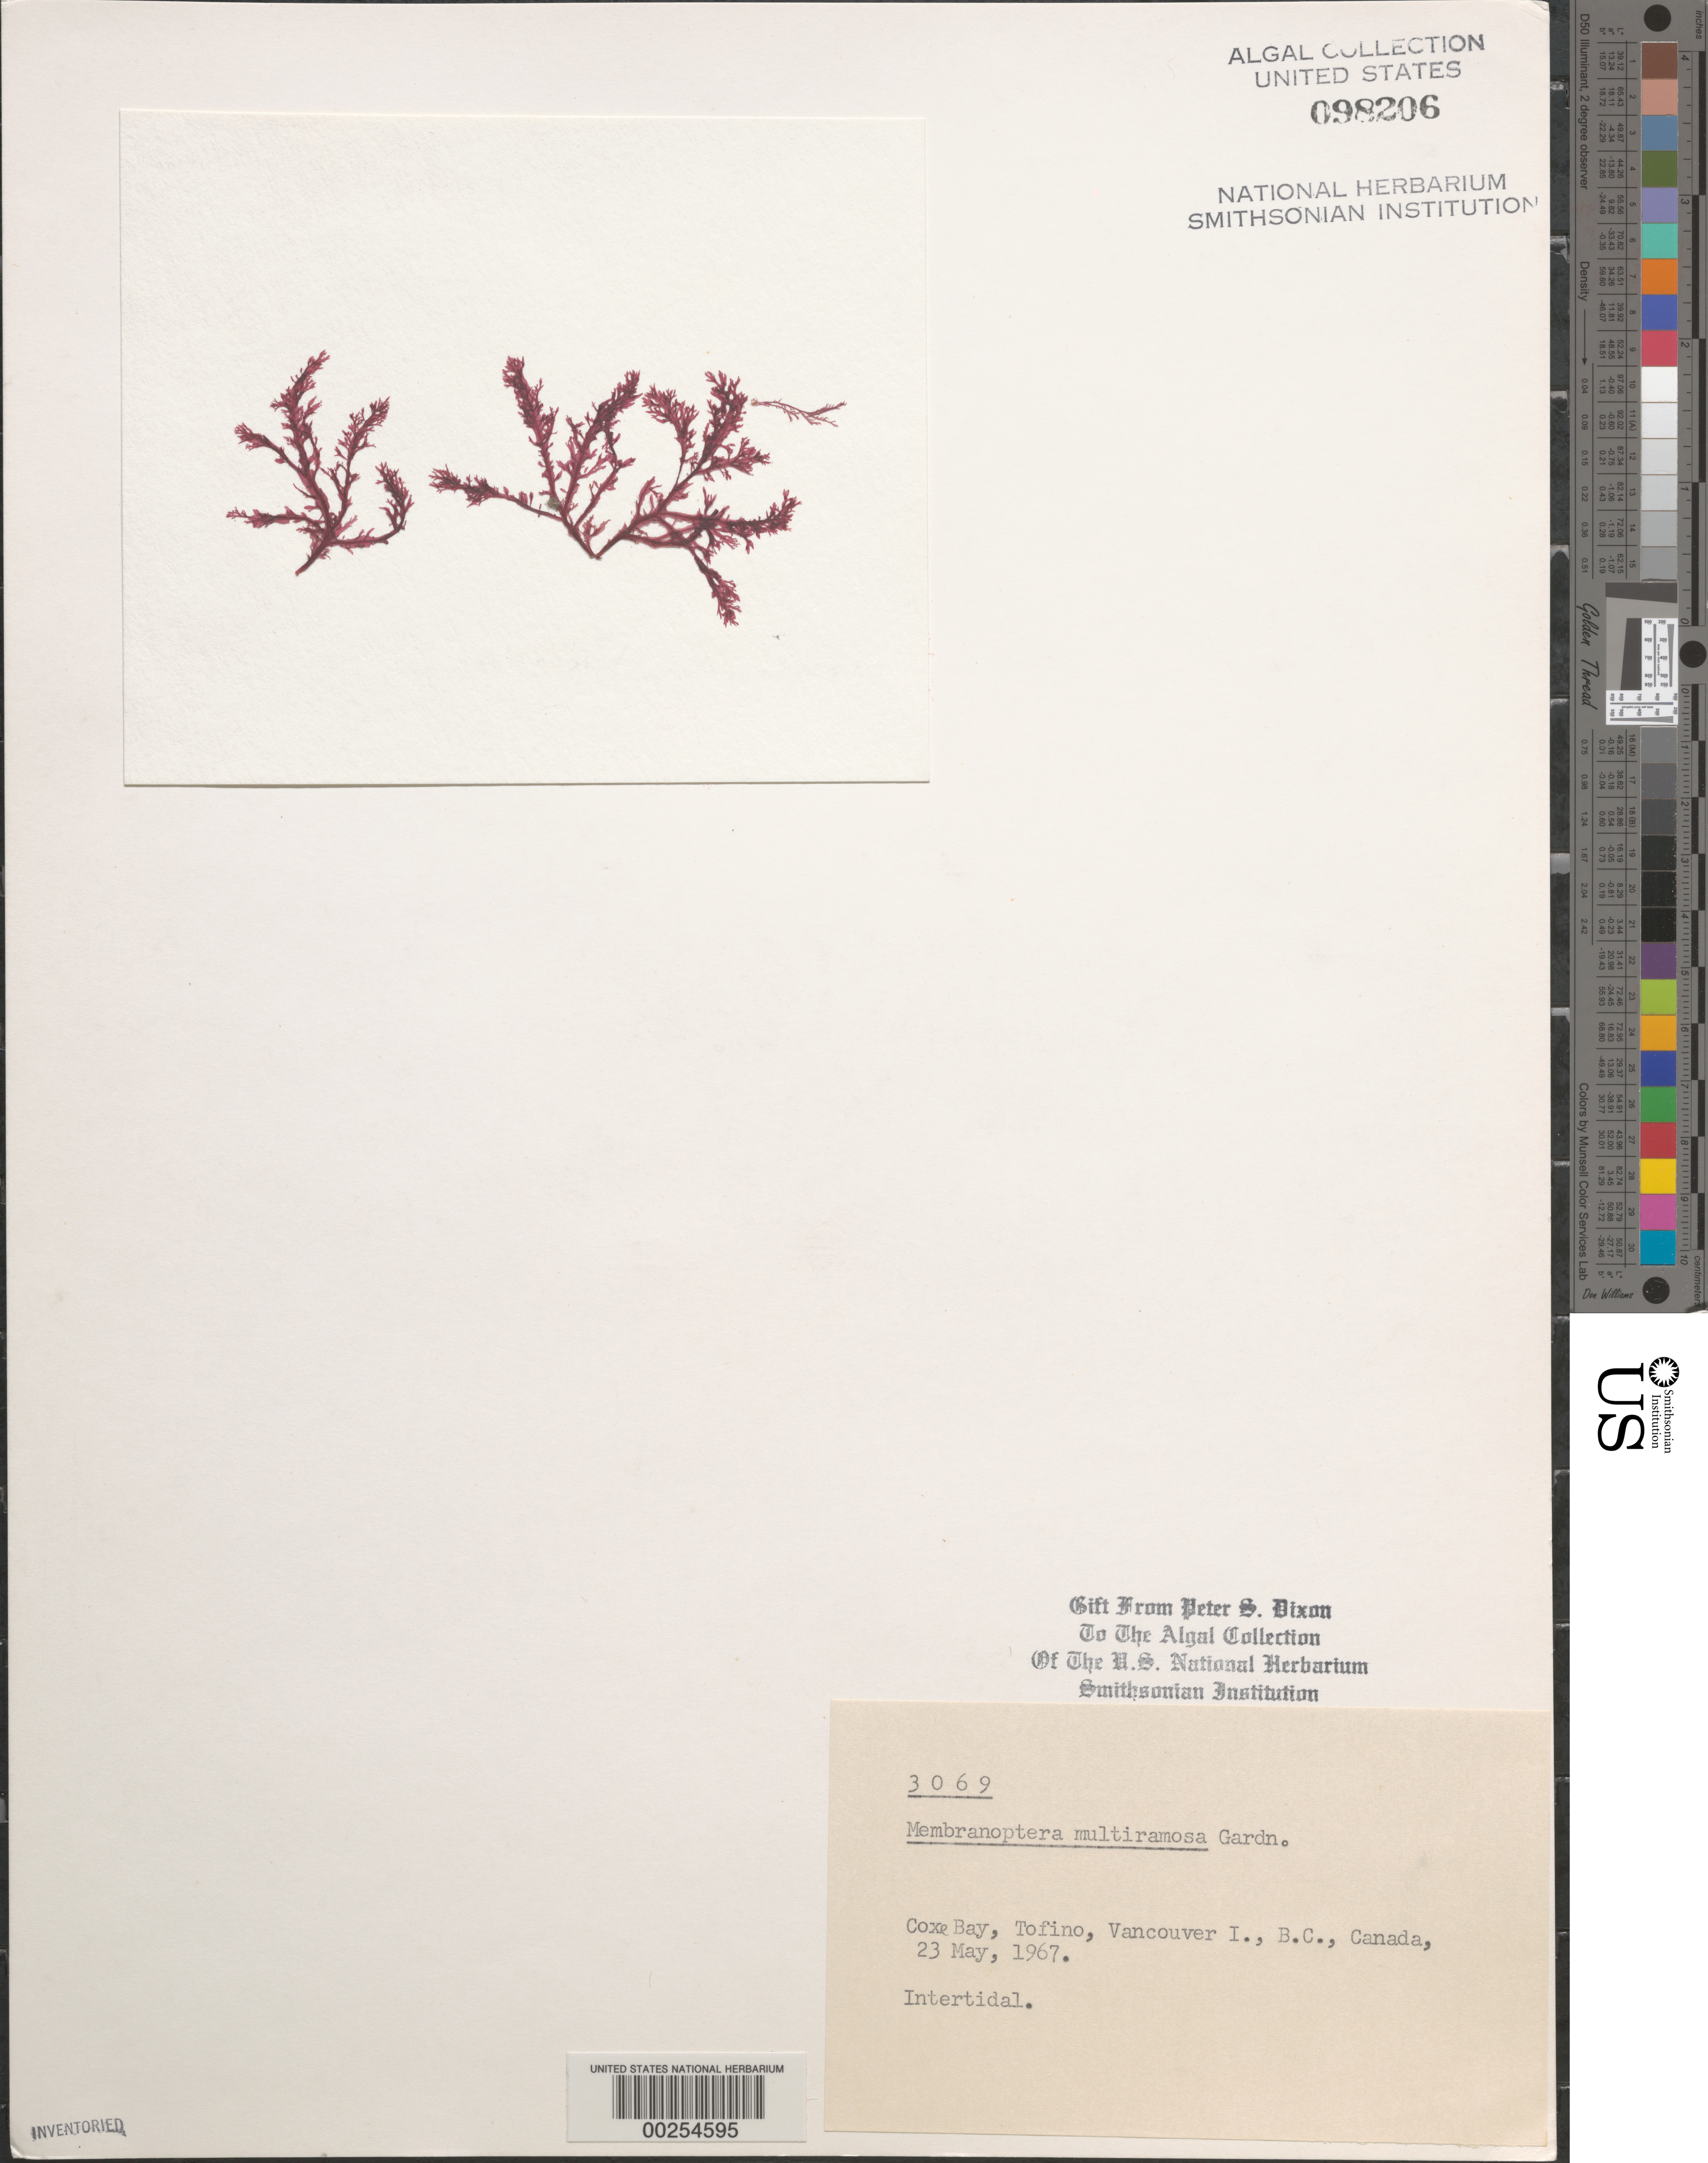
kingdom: Plantae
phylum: Rhodophyta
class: Florideophyceae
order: Ceramiales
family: Delesseriaceae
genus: Membranoptera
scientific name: Membranoptera platyphylla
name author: (Setch. & N.L. Gardner) Kylin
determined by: Algae name updating Project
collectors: P. S. Dixon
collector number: PSD 3069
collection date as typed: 23 May 1967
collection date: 1967-05-23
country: Canada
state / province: British Columbia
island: Vancouver Island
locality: Cox Bay (Coxe Bay), Tofino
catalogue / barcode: US 98206